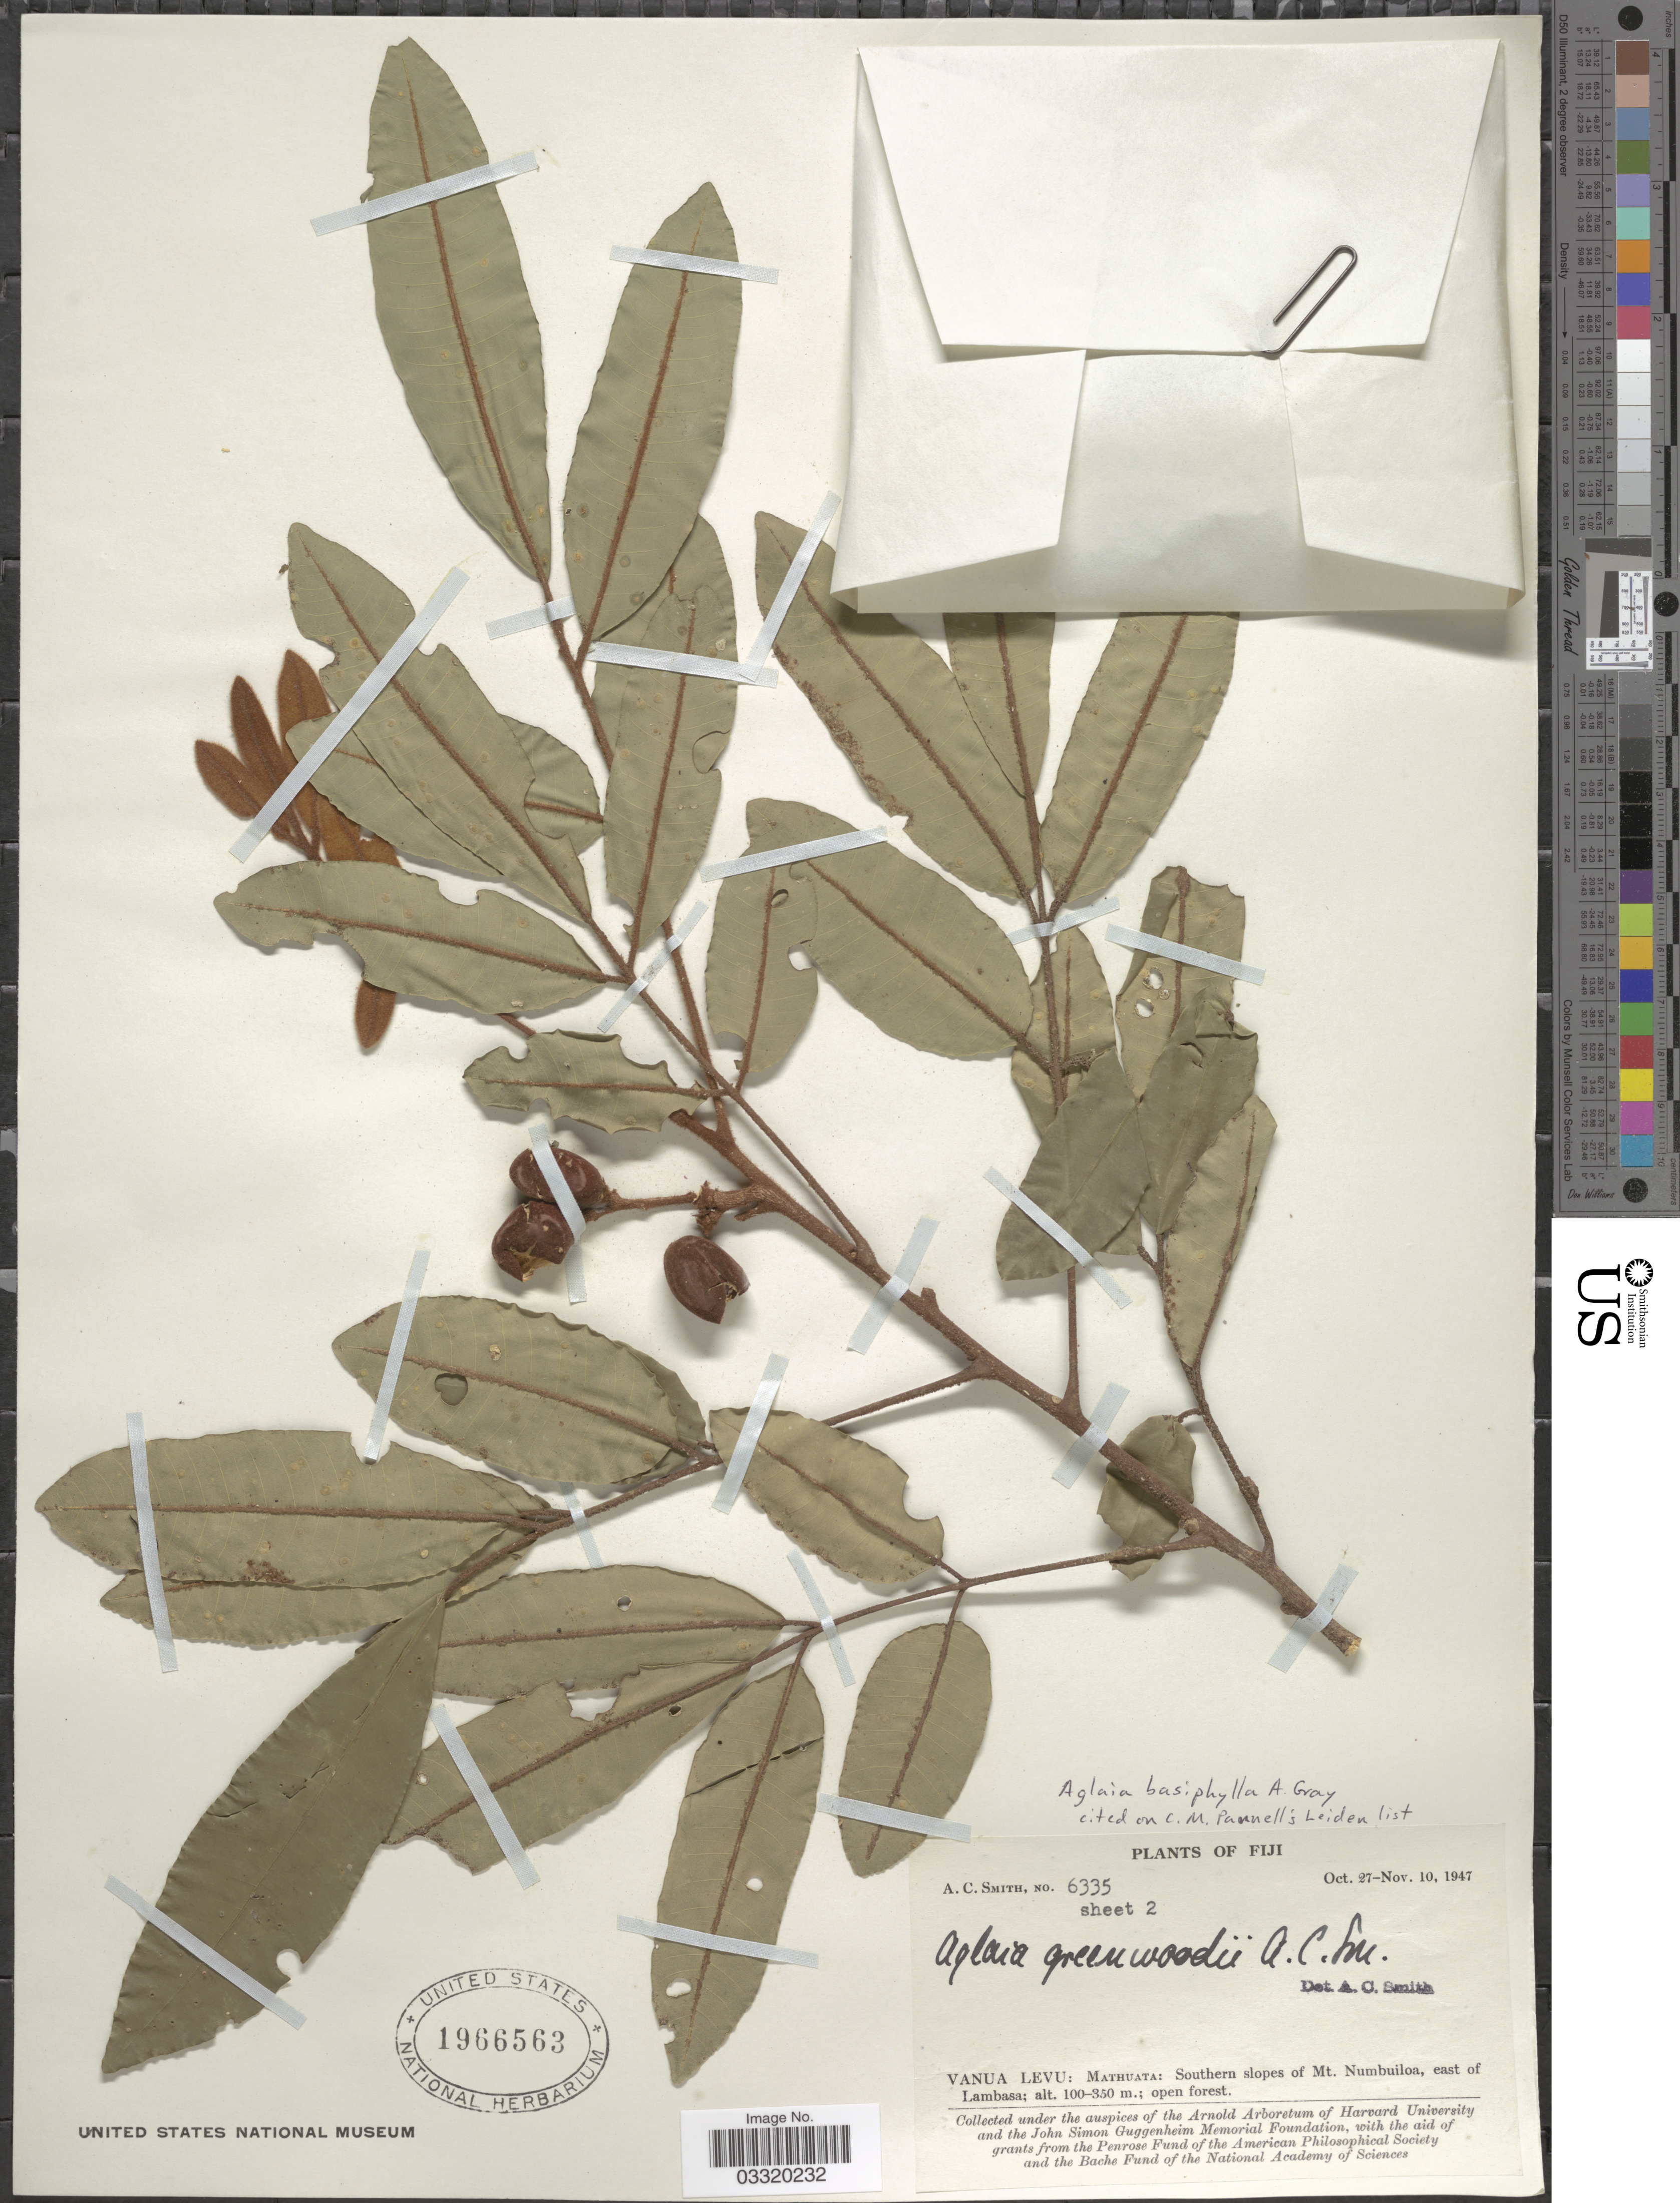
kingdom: Plantae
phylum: Tracheophyta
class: Magnoliopsida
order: Sapindales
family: Meliaceae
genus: Aglaia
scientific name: Aglaia basiphylla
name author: A. Gray in Wilkes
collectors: A. C. Smith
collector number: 6335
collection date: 1947-10-27/1947-11-10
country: Fiji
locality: Vanua Levu: Mathuata: Southern slopes of Mt. Numbuiloa, east of Lambasa.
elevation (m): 100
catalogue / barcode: US 1966563